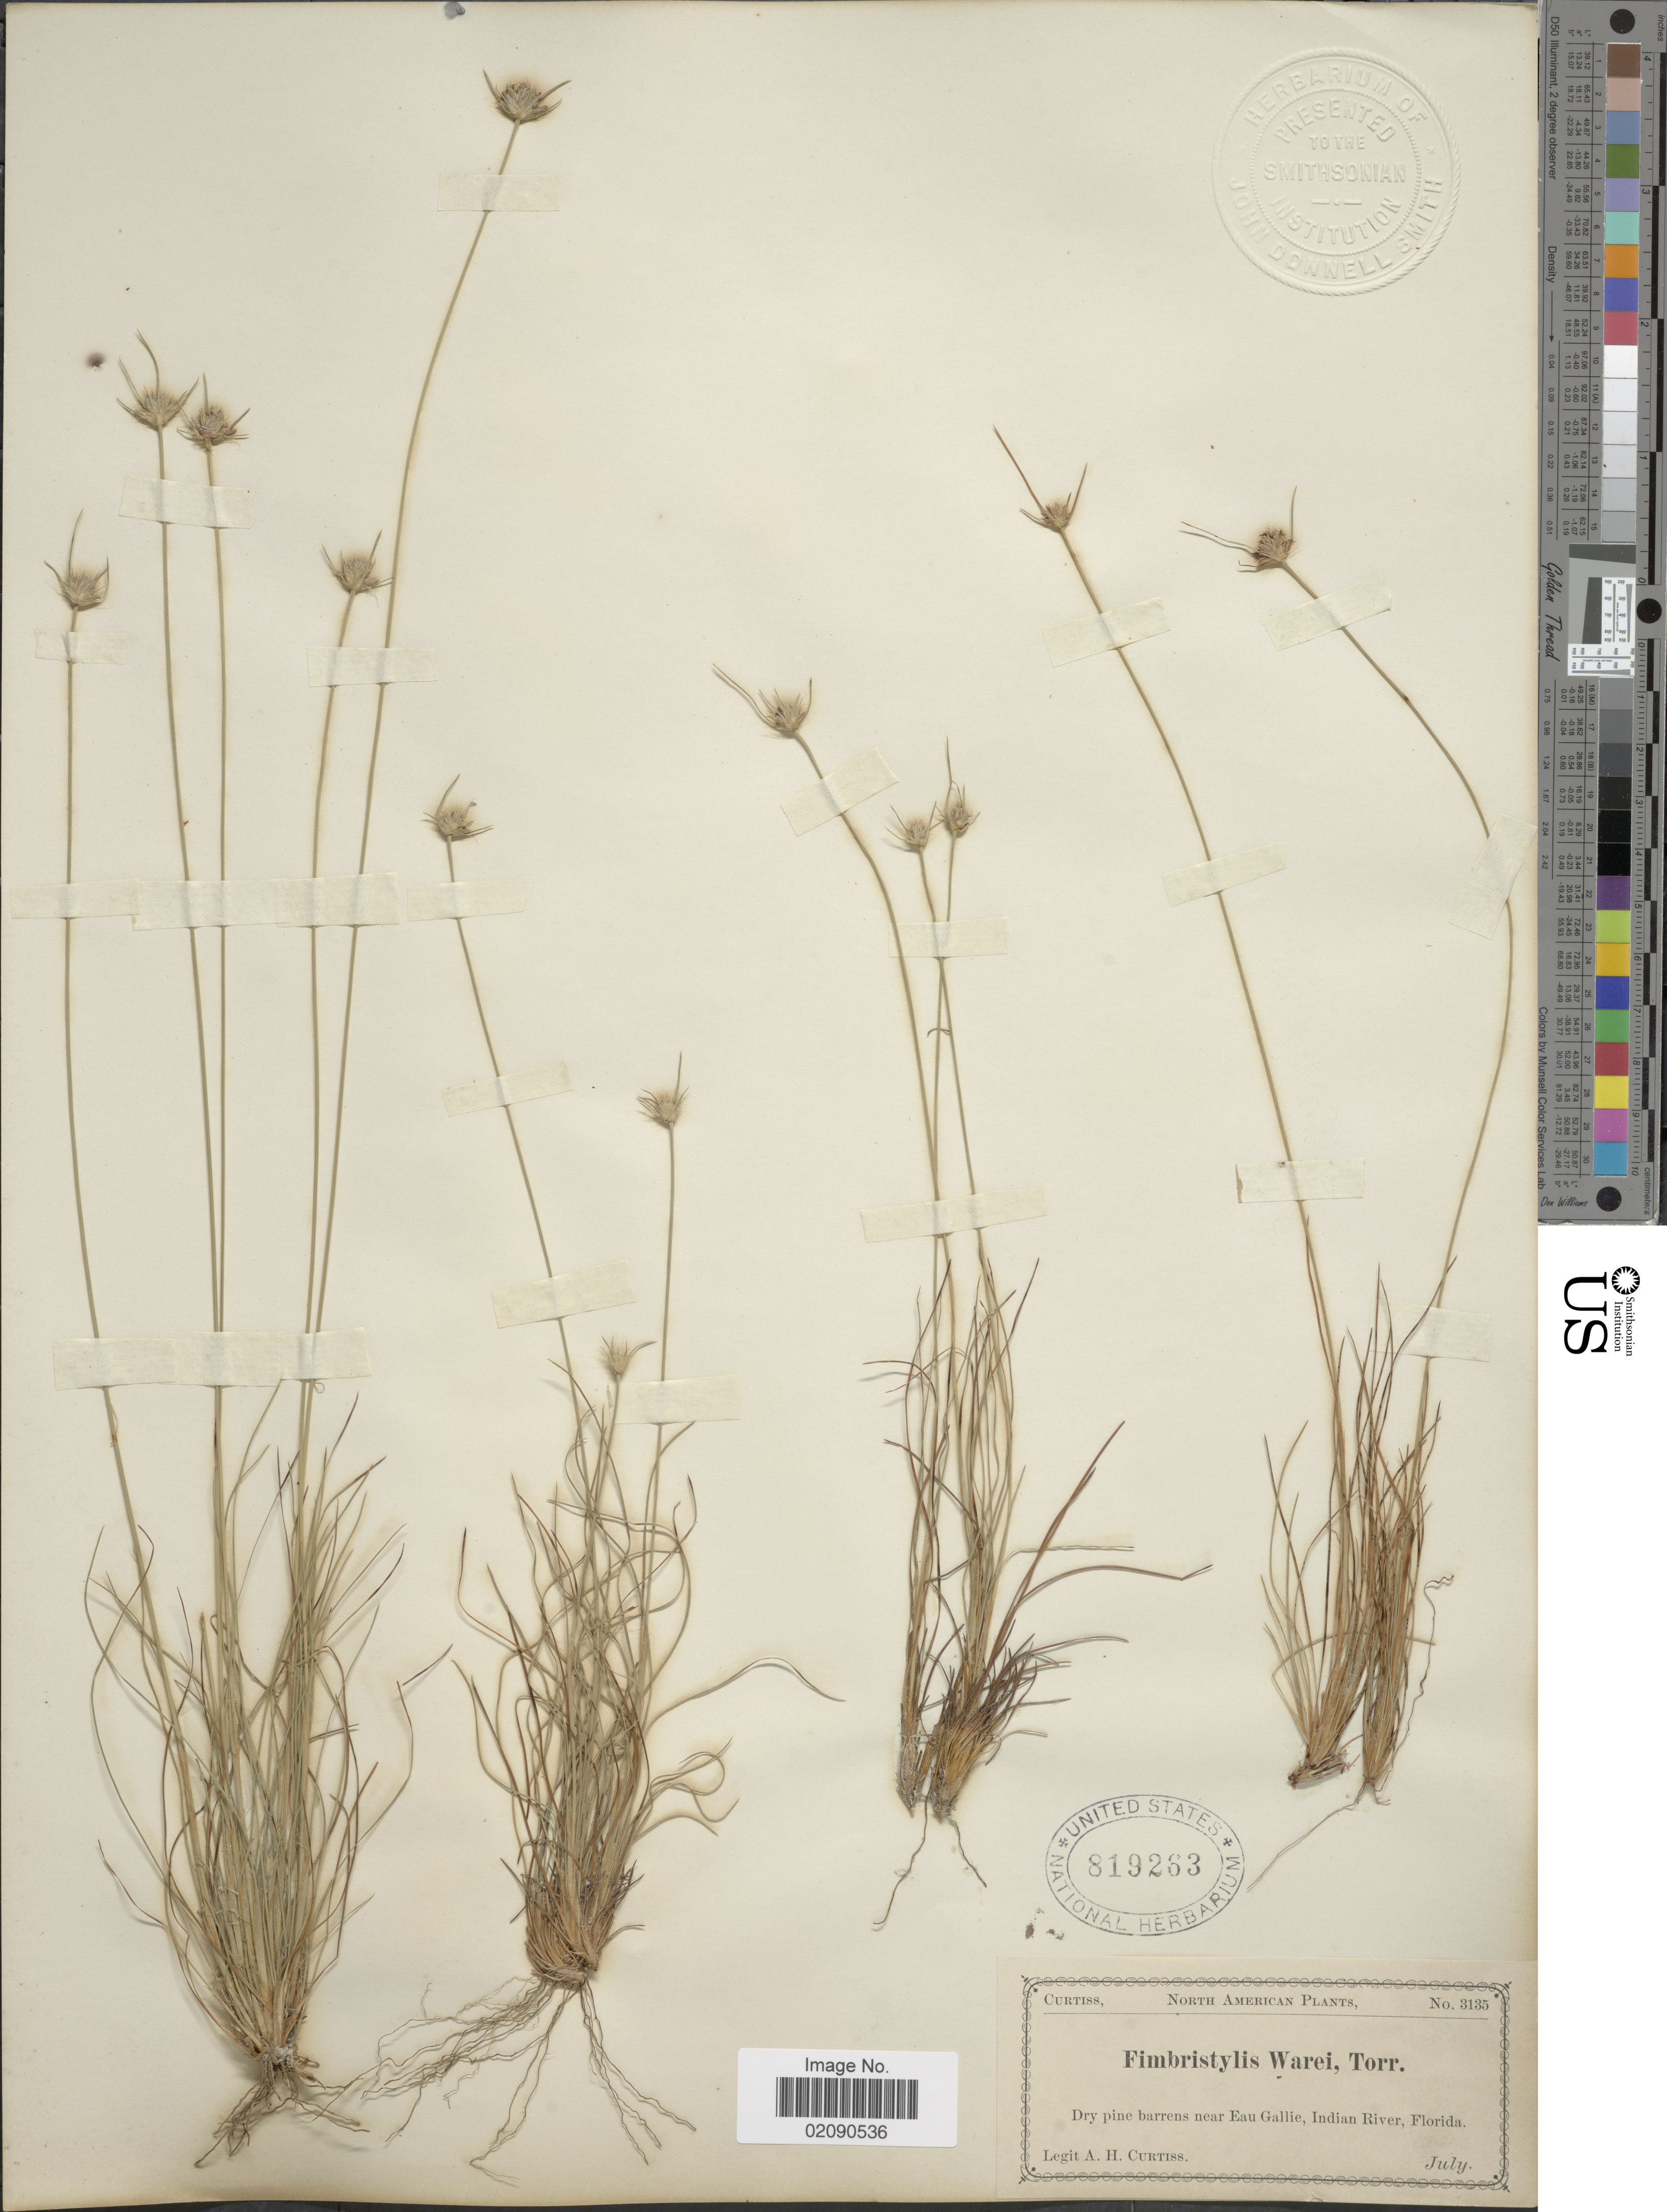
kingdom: Plantae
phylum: Tracheophyta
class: Liliopsida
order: Poales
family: Cyperaceae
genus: Bulbostylis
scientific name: Bulbostylis warei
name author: (Torr.) C.B. Clarke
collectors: A. H. Curtiss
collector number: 3135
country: United States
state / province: Florida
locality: Dry pine barrens near Eau Gallie, Indian River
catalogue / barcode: US 819263